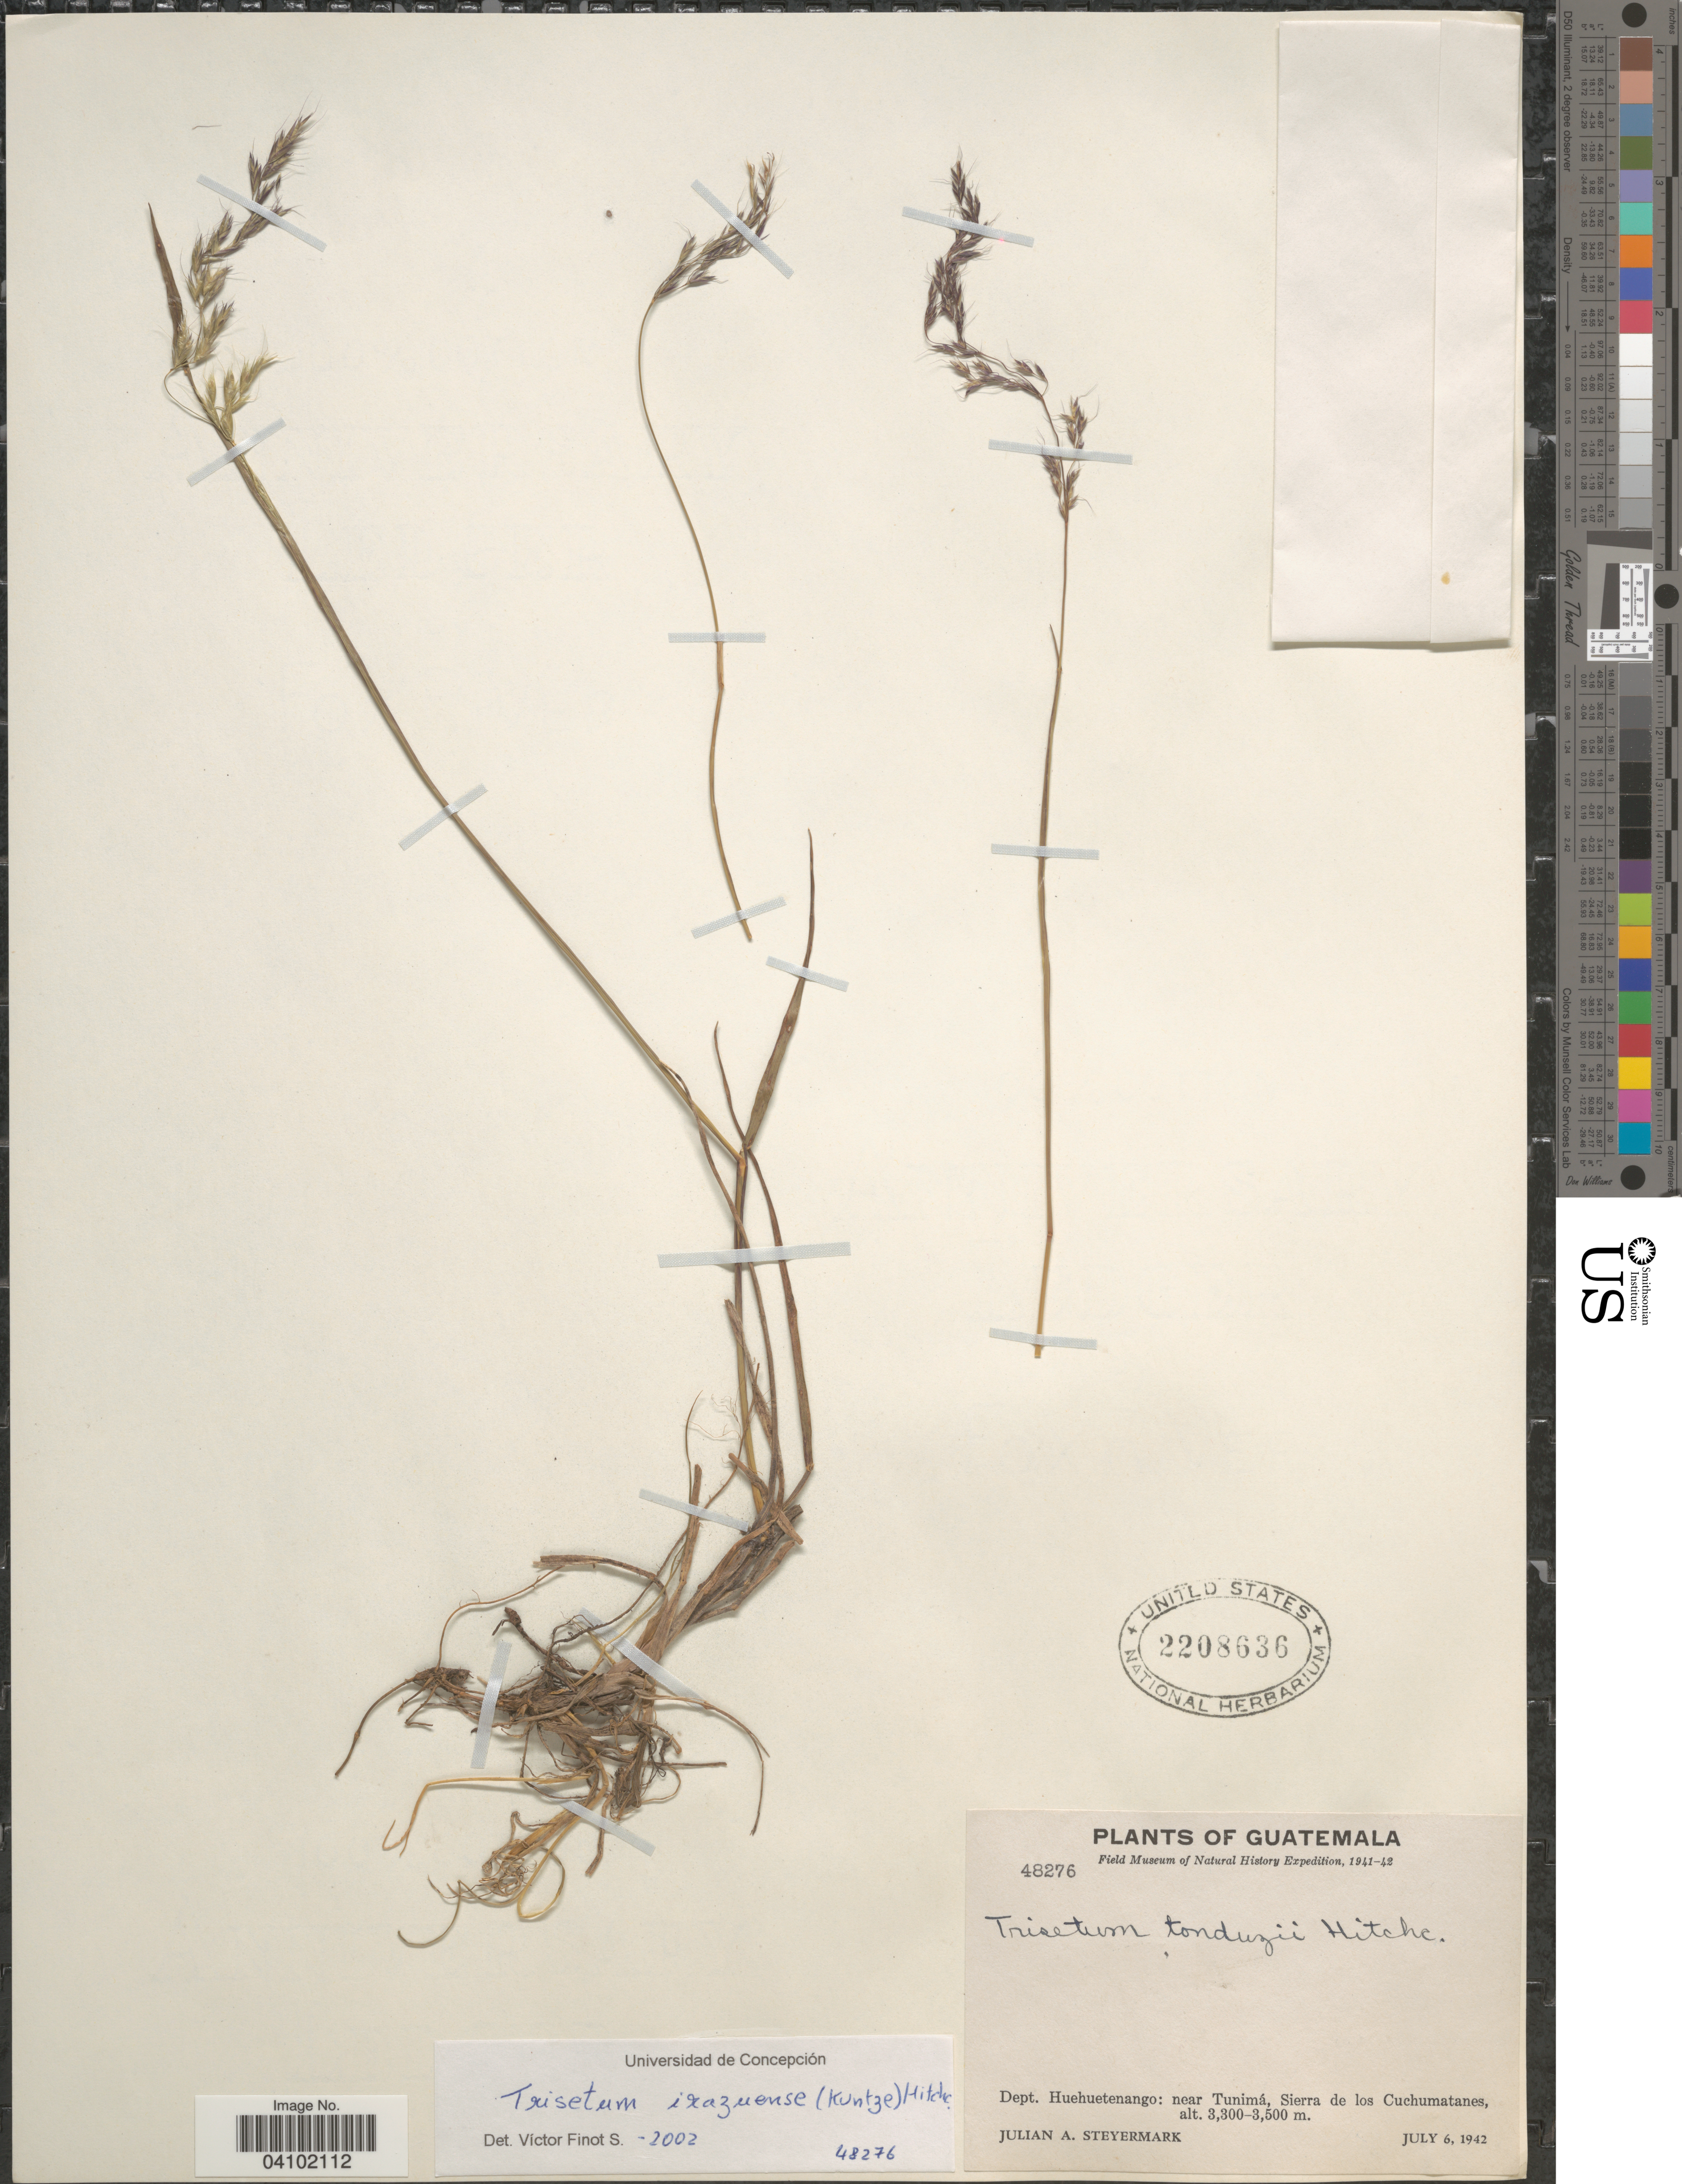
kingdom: Plantae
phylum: Tracheophyta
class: Liliopsida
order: Poales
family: Poaceae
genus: Peyritschia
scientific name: Peyritschia irazuensis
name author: (Kuntze) P.M. Peterson et al.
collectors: J. Steyermark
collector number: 48276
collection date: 1942-07-06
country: Guatemala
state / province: Huehuetenango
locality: Field Museum of Natural History Expedition, 1941-42. Dept. Huehuetenango: near Tunimá, Sierra de los Cuchumatanes.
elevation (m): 3300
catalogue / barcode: US 2208636